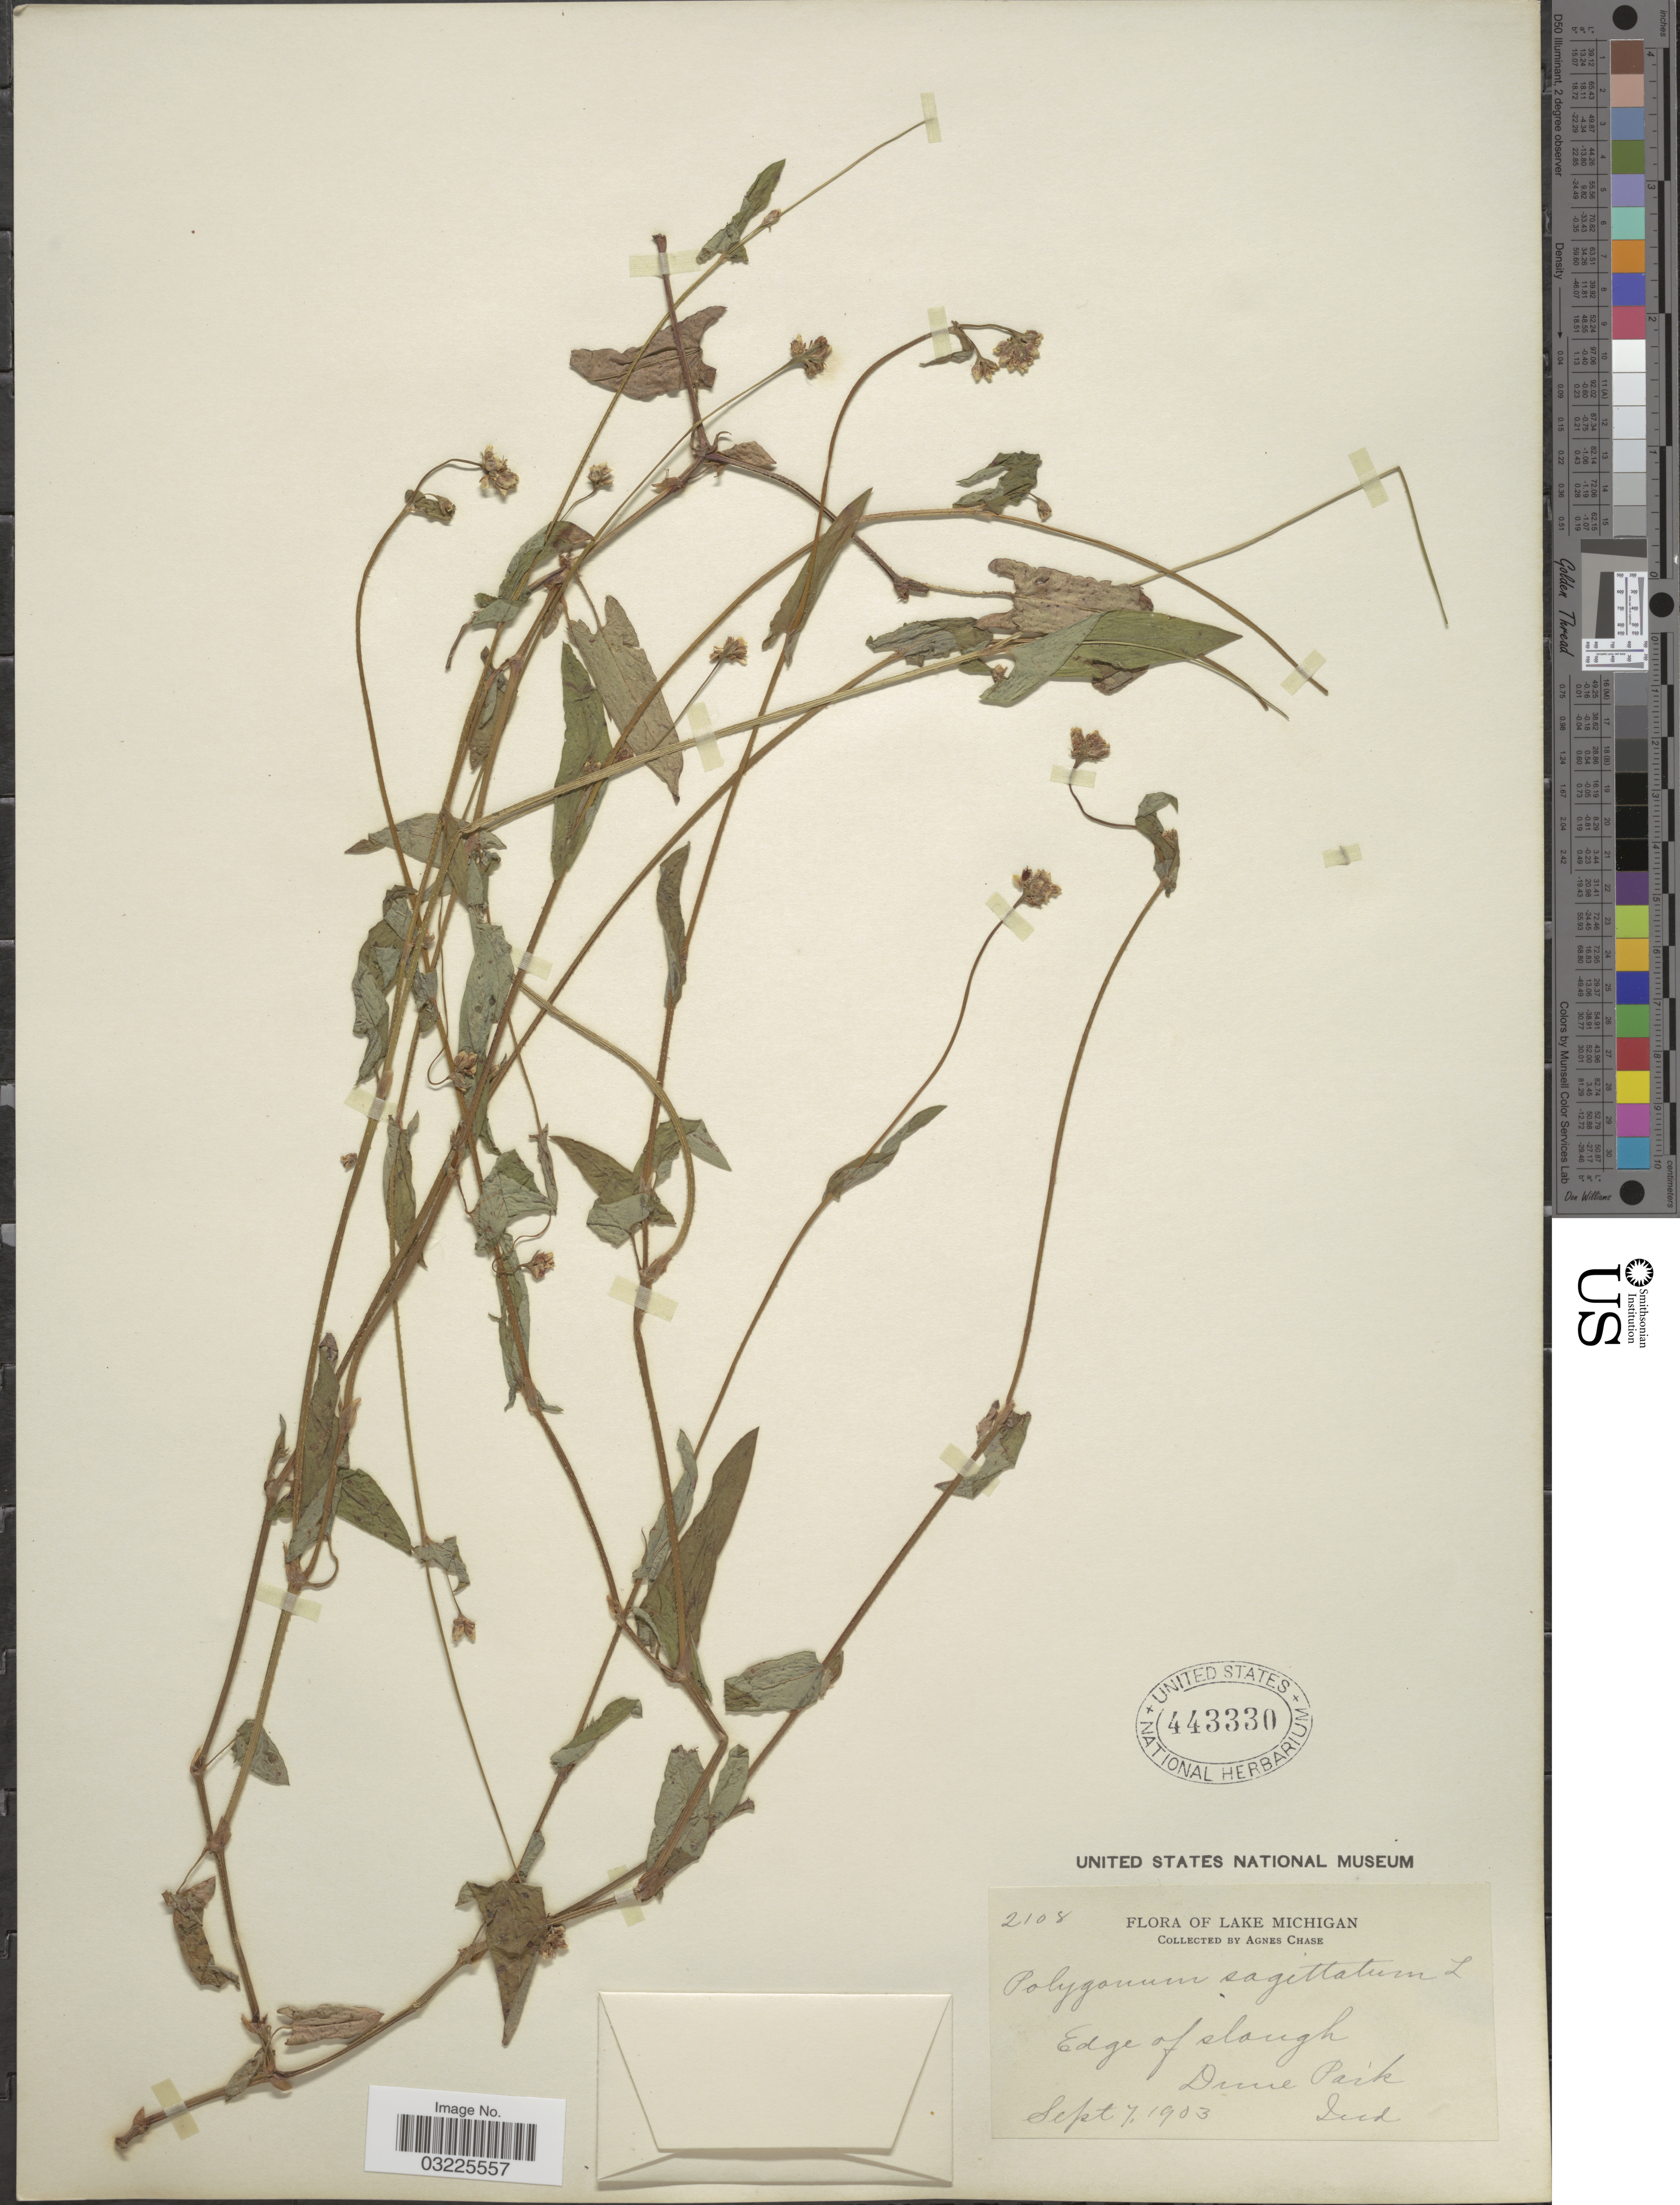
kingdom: Plantae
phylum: Tracheophyta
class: Magnoliopsida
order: Caryophyllales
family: Polygonaceae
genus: Persicaria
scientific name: Persicaria sagittata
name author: (L.) H. Gross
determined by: Atha, D. E.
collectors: A. Chase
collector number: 2108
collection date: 1903-09-07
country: United States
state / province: Indiana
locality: Lake Michigan. Edge of slough. Dune Park.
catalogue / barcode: US 443330